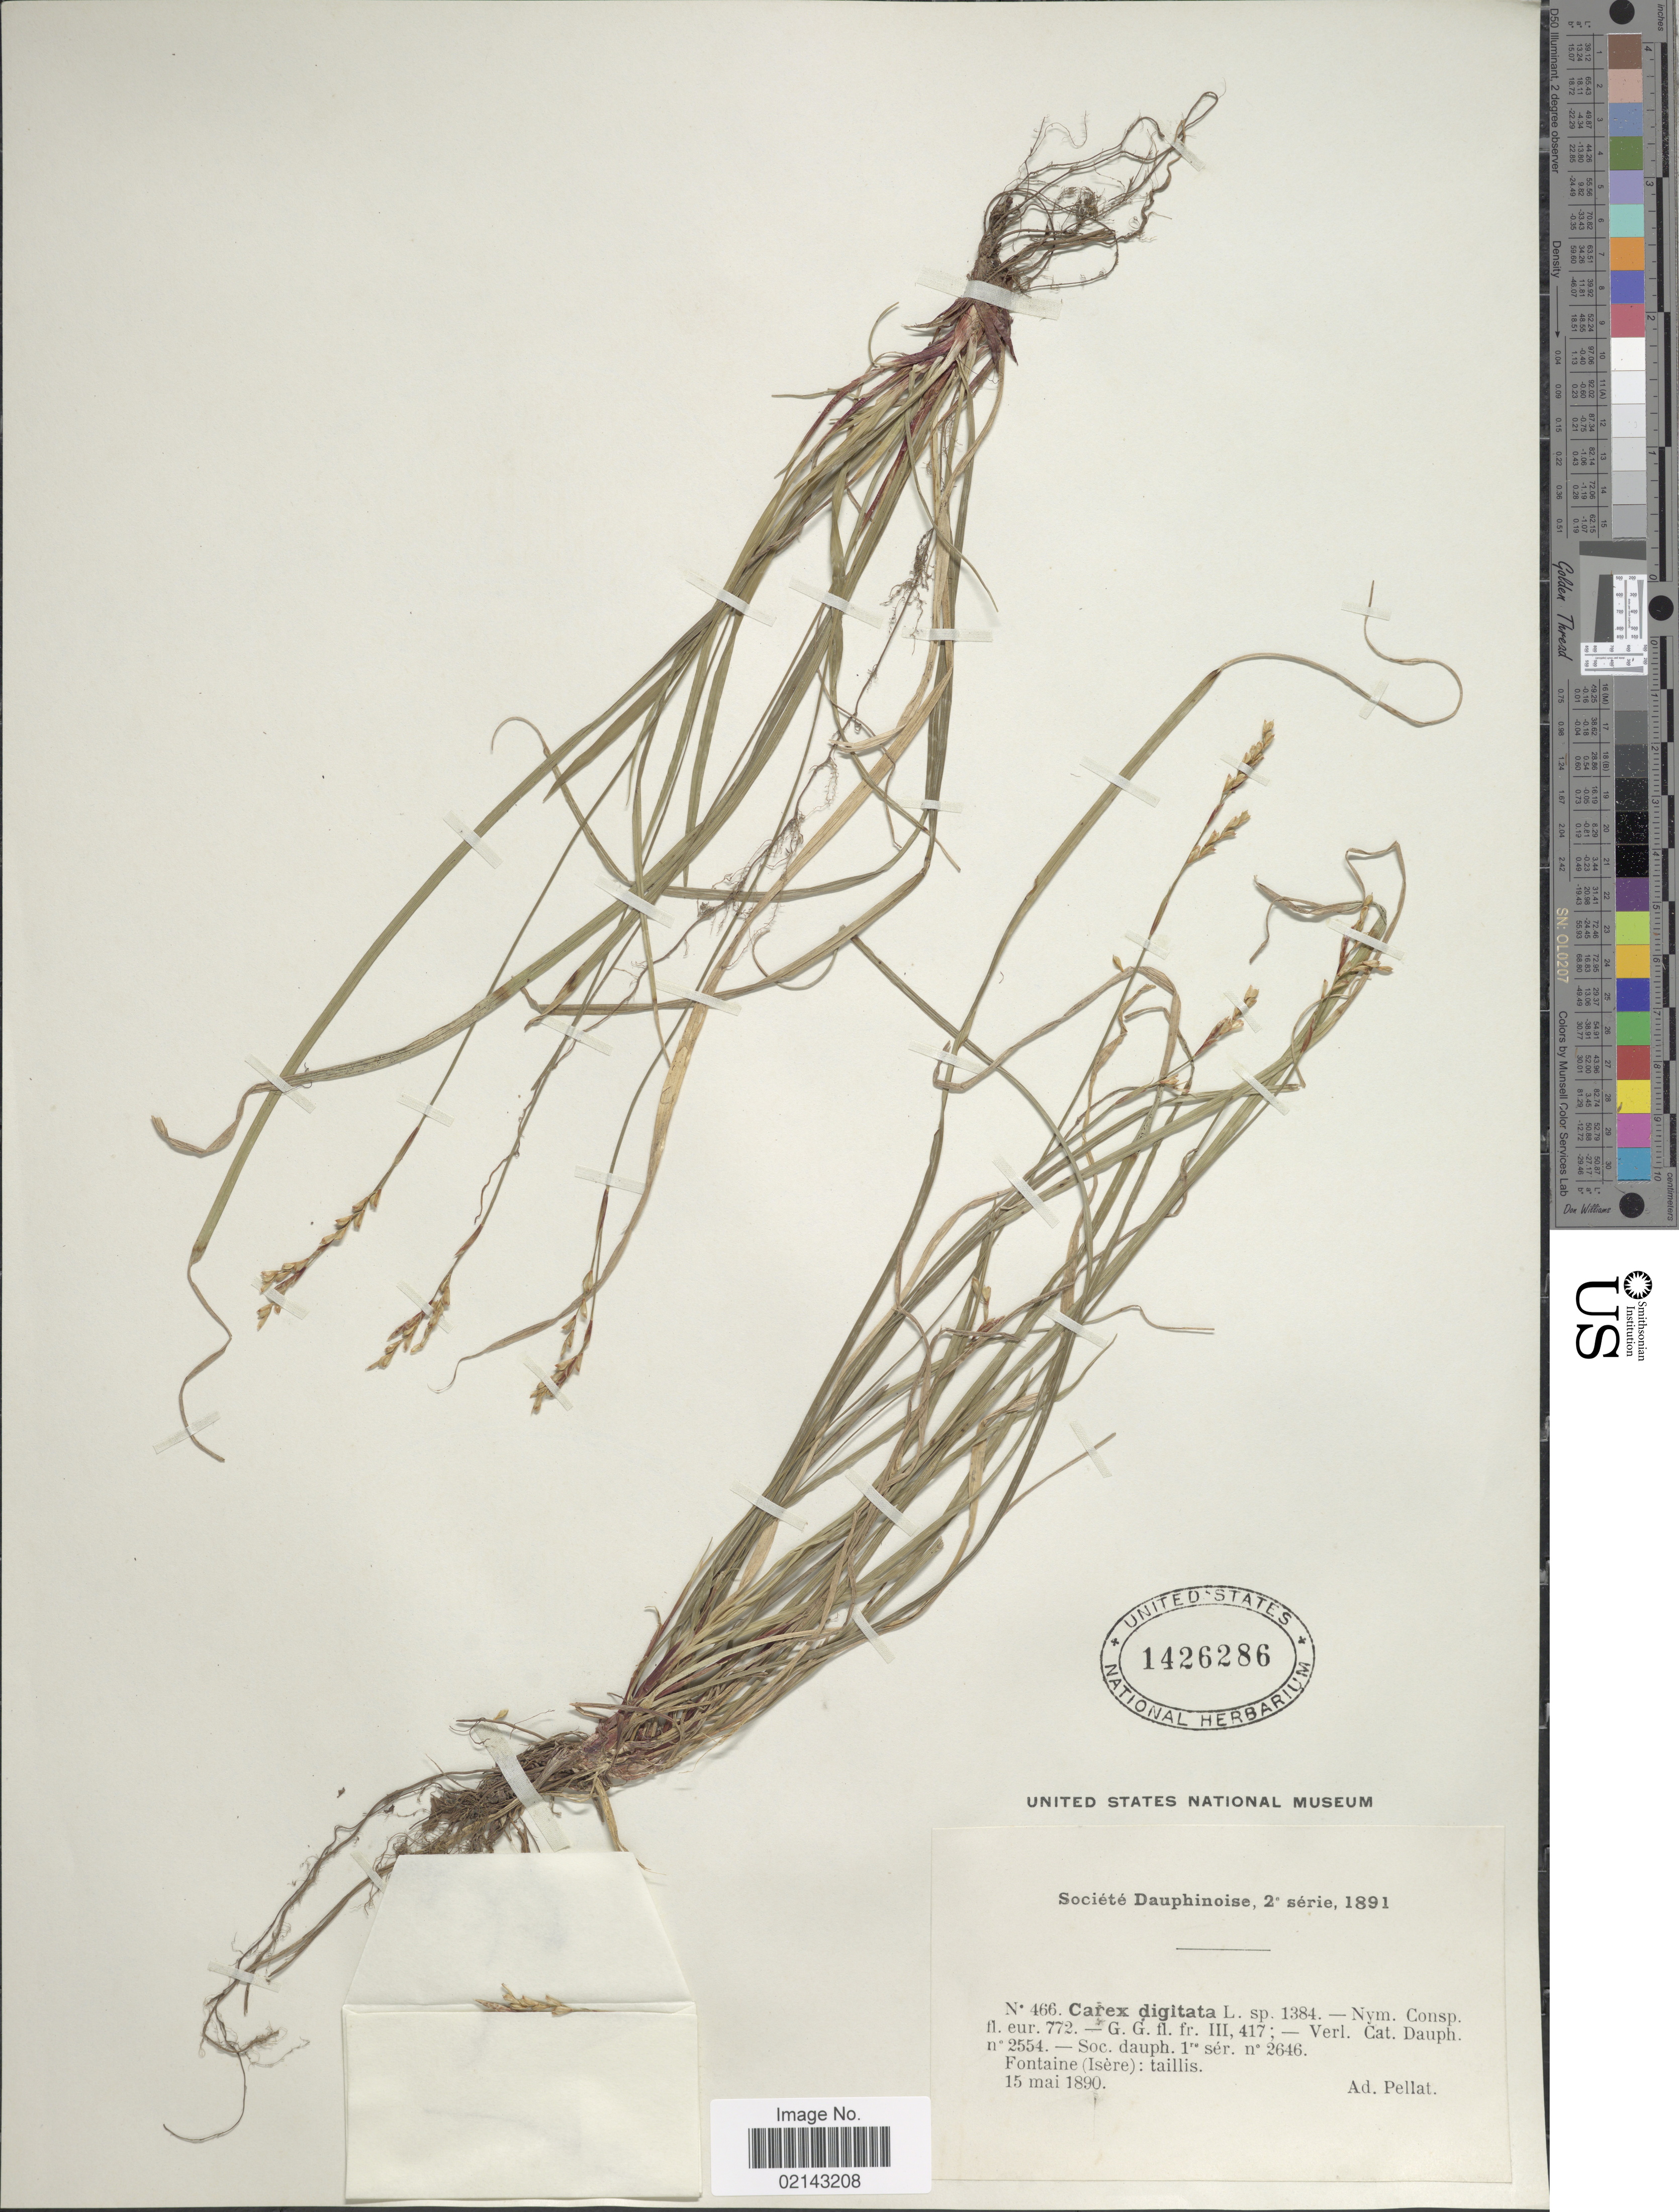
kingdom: Plantae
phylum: Tracheophyta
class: Liliopsida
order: Poales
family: Cyperaceae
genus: Carex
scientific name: Carex digitata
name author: L.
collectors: A. Pellat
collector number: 466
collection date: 1890-05-15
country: France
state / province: Auvergne-Rhône-Alpes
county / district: Isère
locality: Fontaine (Isere): taillis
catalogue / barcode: US 1426286